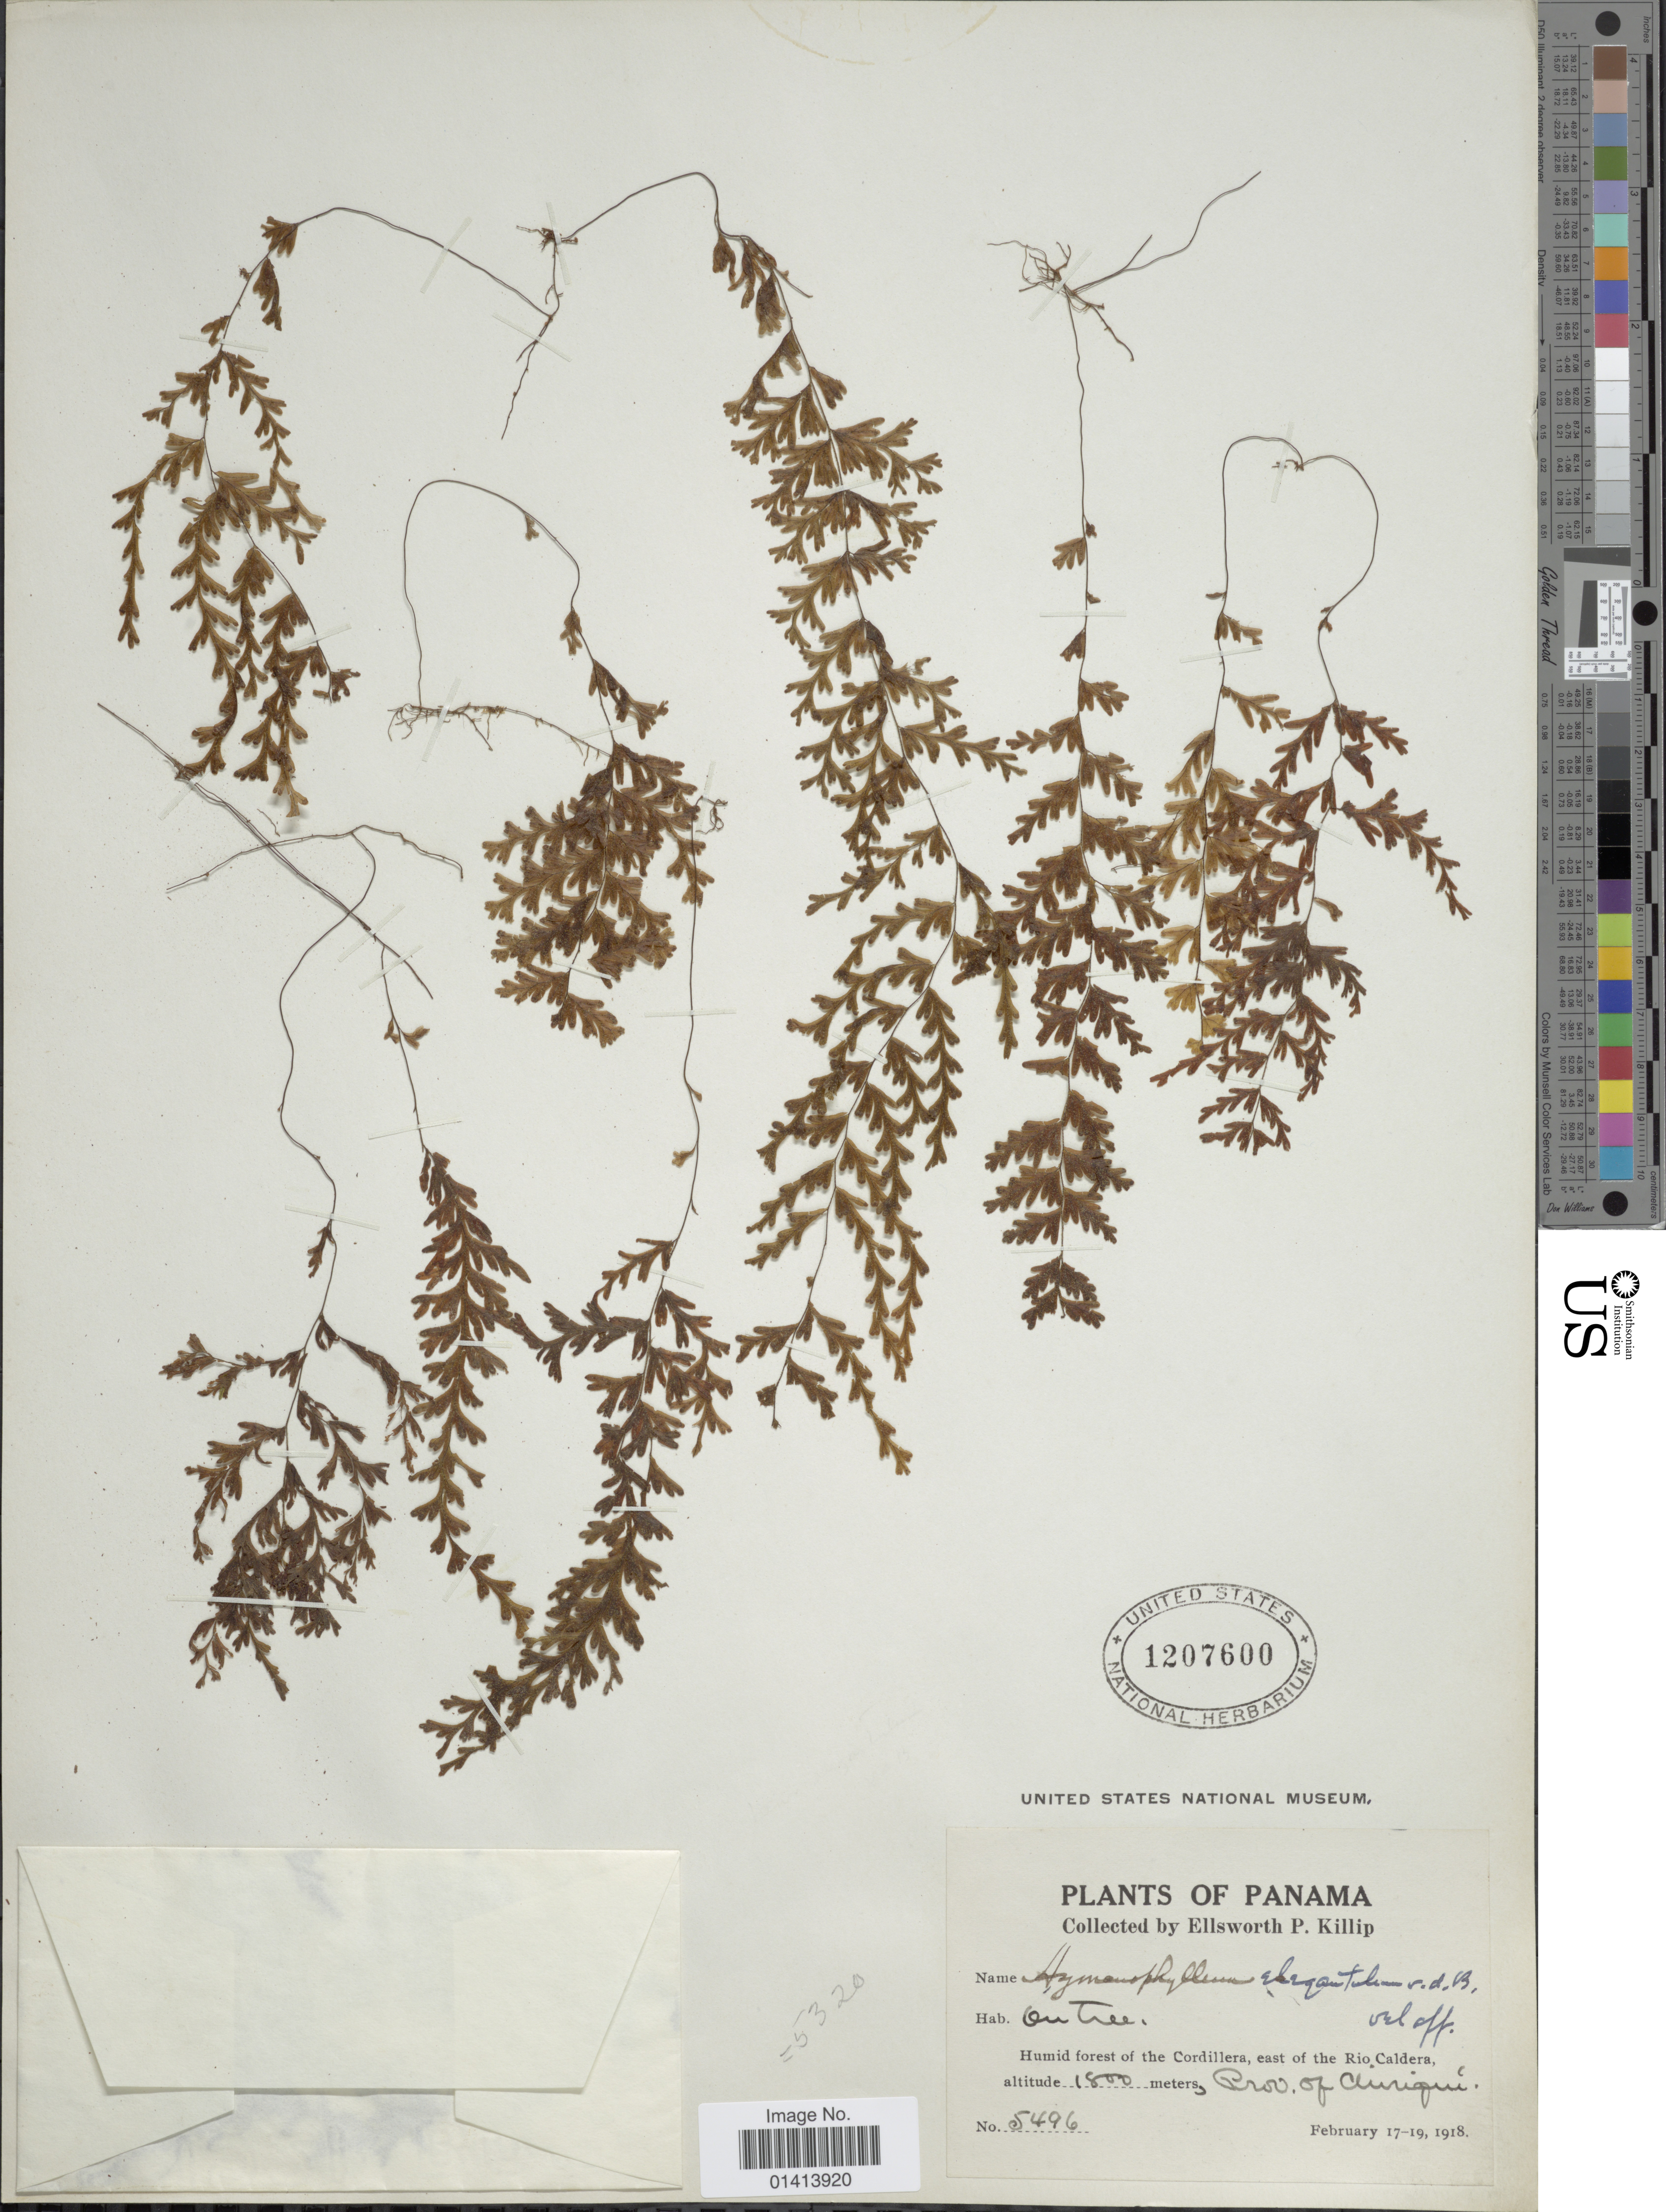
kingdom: Plantae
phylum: Tracheophyta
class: Polypodiopsida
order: Hymenophyllales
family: Hymenophyllaceae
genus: Hymenophyllum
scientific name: Hymenophyllum elegantulum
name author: Bosch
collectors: E. P. Killip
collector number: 5496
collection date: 1918-02-17/1918-02-19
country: Panama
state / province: Chiriqui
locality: Humid forest of the Cordillera, east of the Rio Caldera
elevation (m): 1800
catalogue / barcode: US 1207600